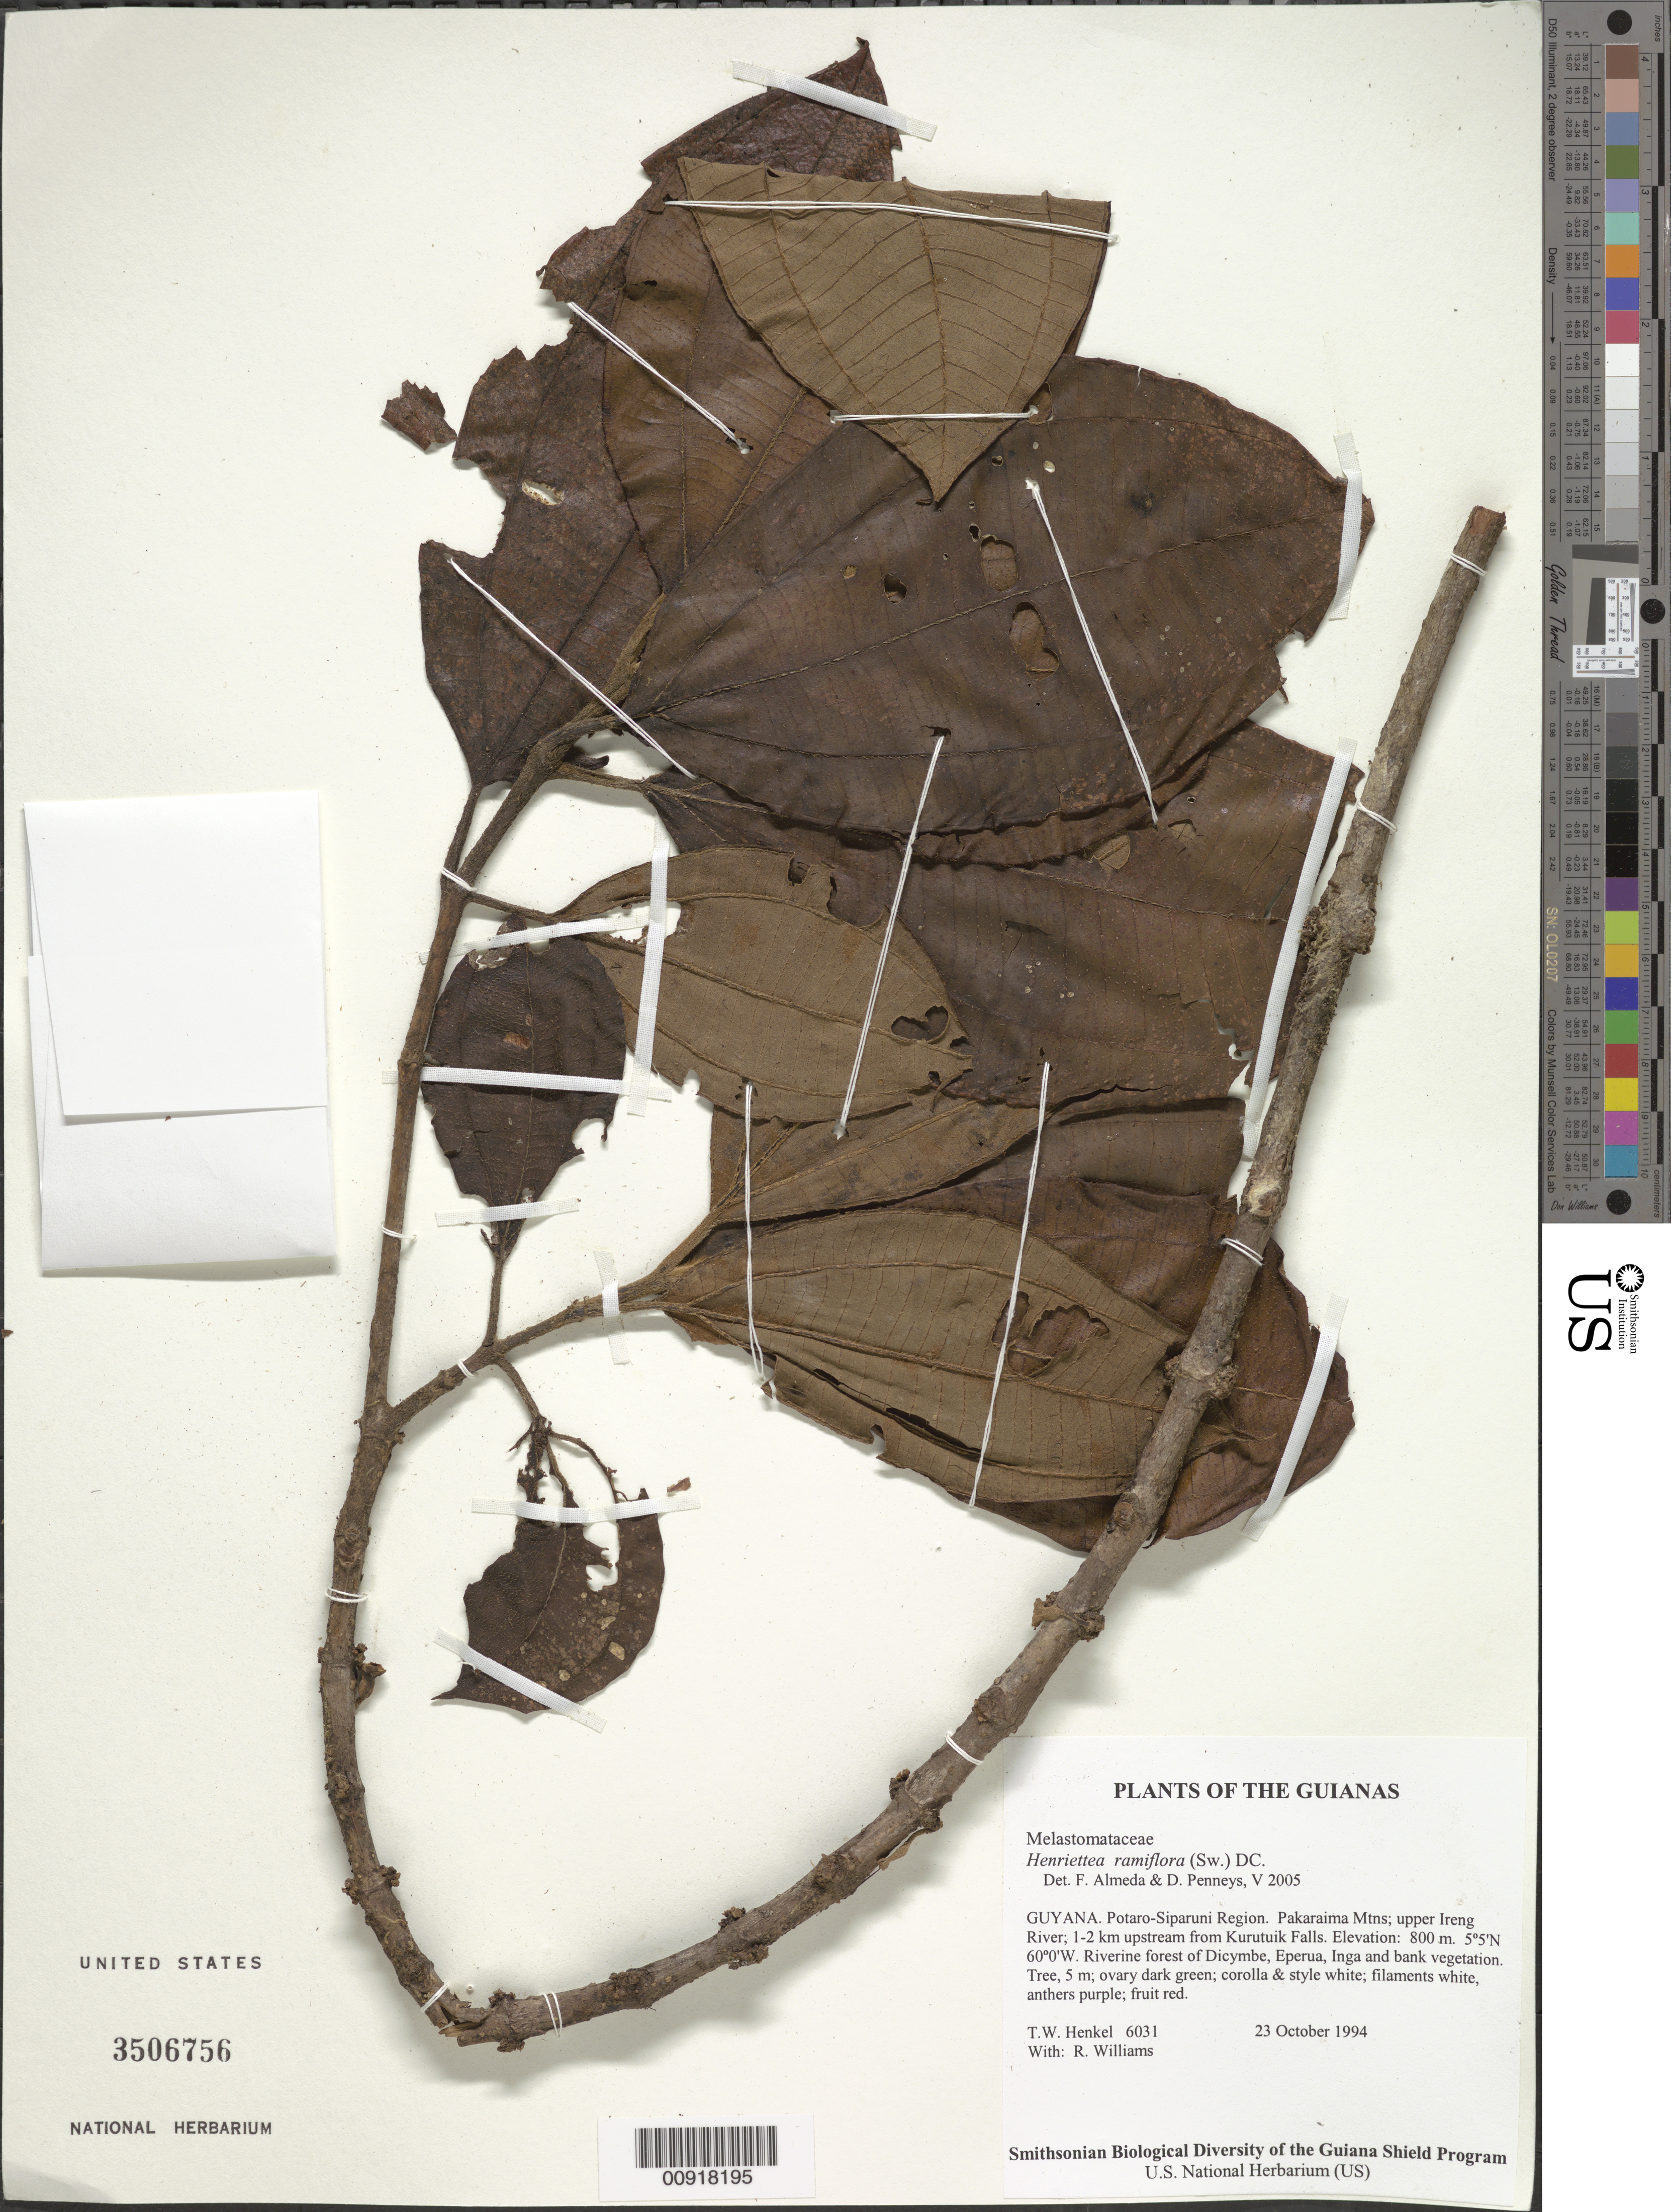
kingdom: Plantae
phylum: Tracheophyta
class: Magnoliopsida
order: Myrtales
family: Melastomataceae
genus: Henriettea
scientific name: Henriettea ramiflora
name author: (Sw.) DC.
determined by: Almeda, F.; Penneys, D. S.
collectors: T. Henkel & R. Williams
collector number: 6031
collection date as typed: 23 October 1994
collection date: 1994-10-23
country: Guyana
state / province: Potaro-Siparuni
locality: Pakaraima Mtns; upper Ireng River; 1-2 km upstream from Kurutuik Falls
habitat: Riverine forest of Dicymbe, Eperua, Inga and bank vegetation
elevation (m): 800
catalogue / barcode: US 3506756